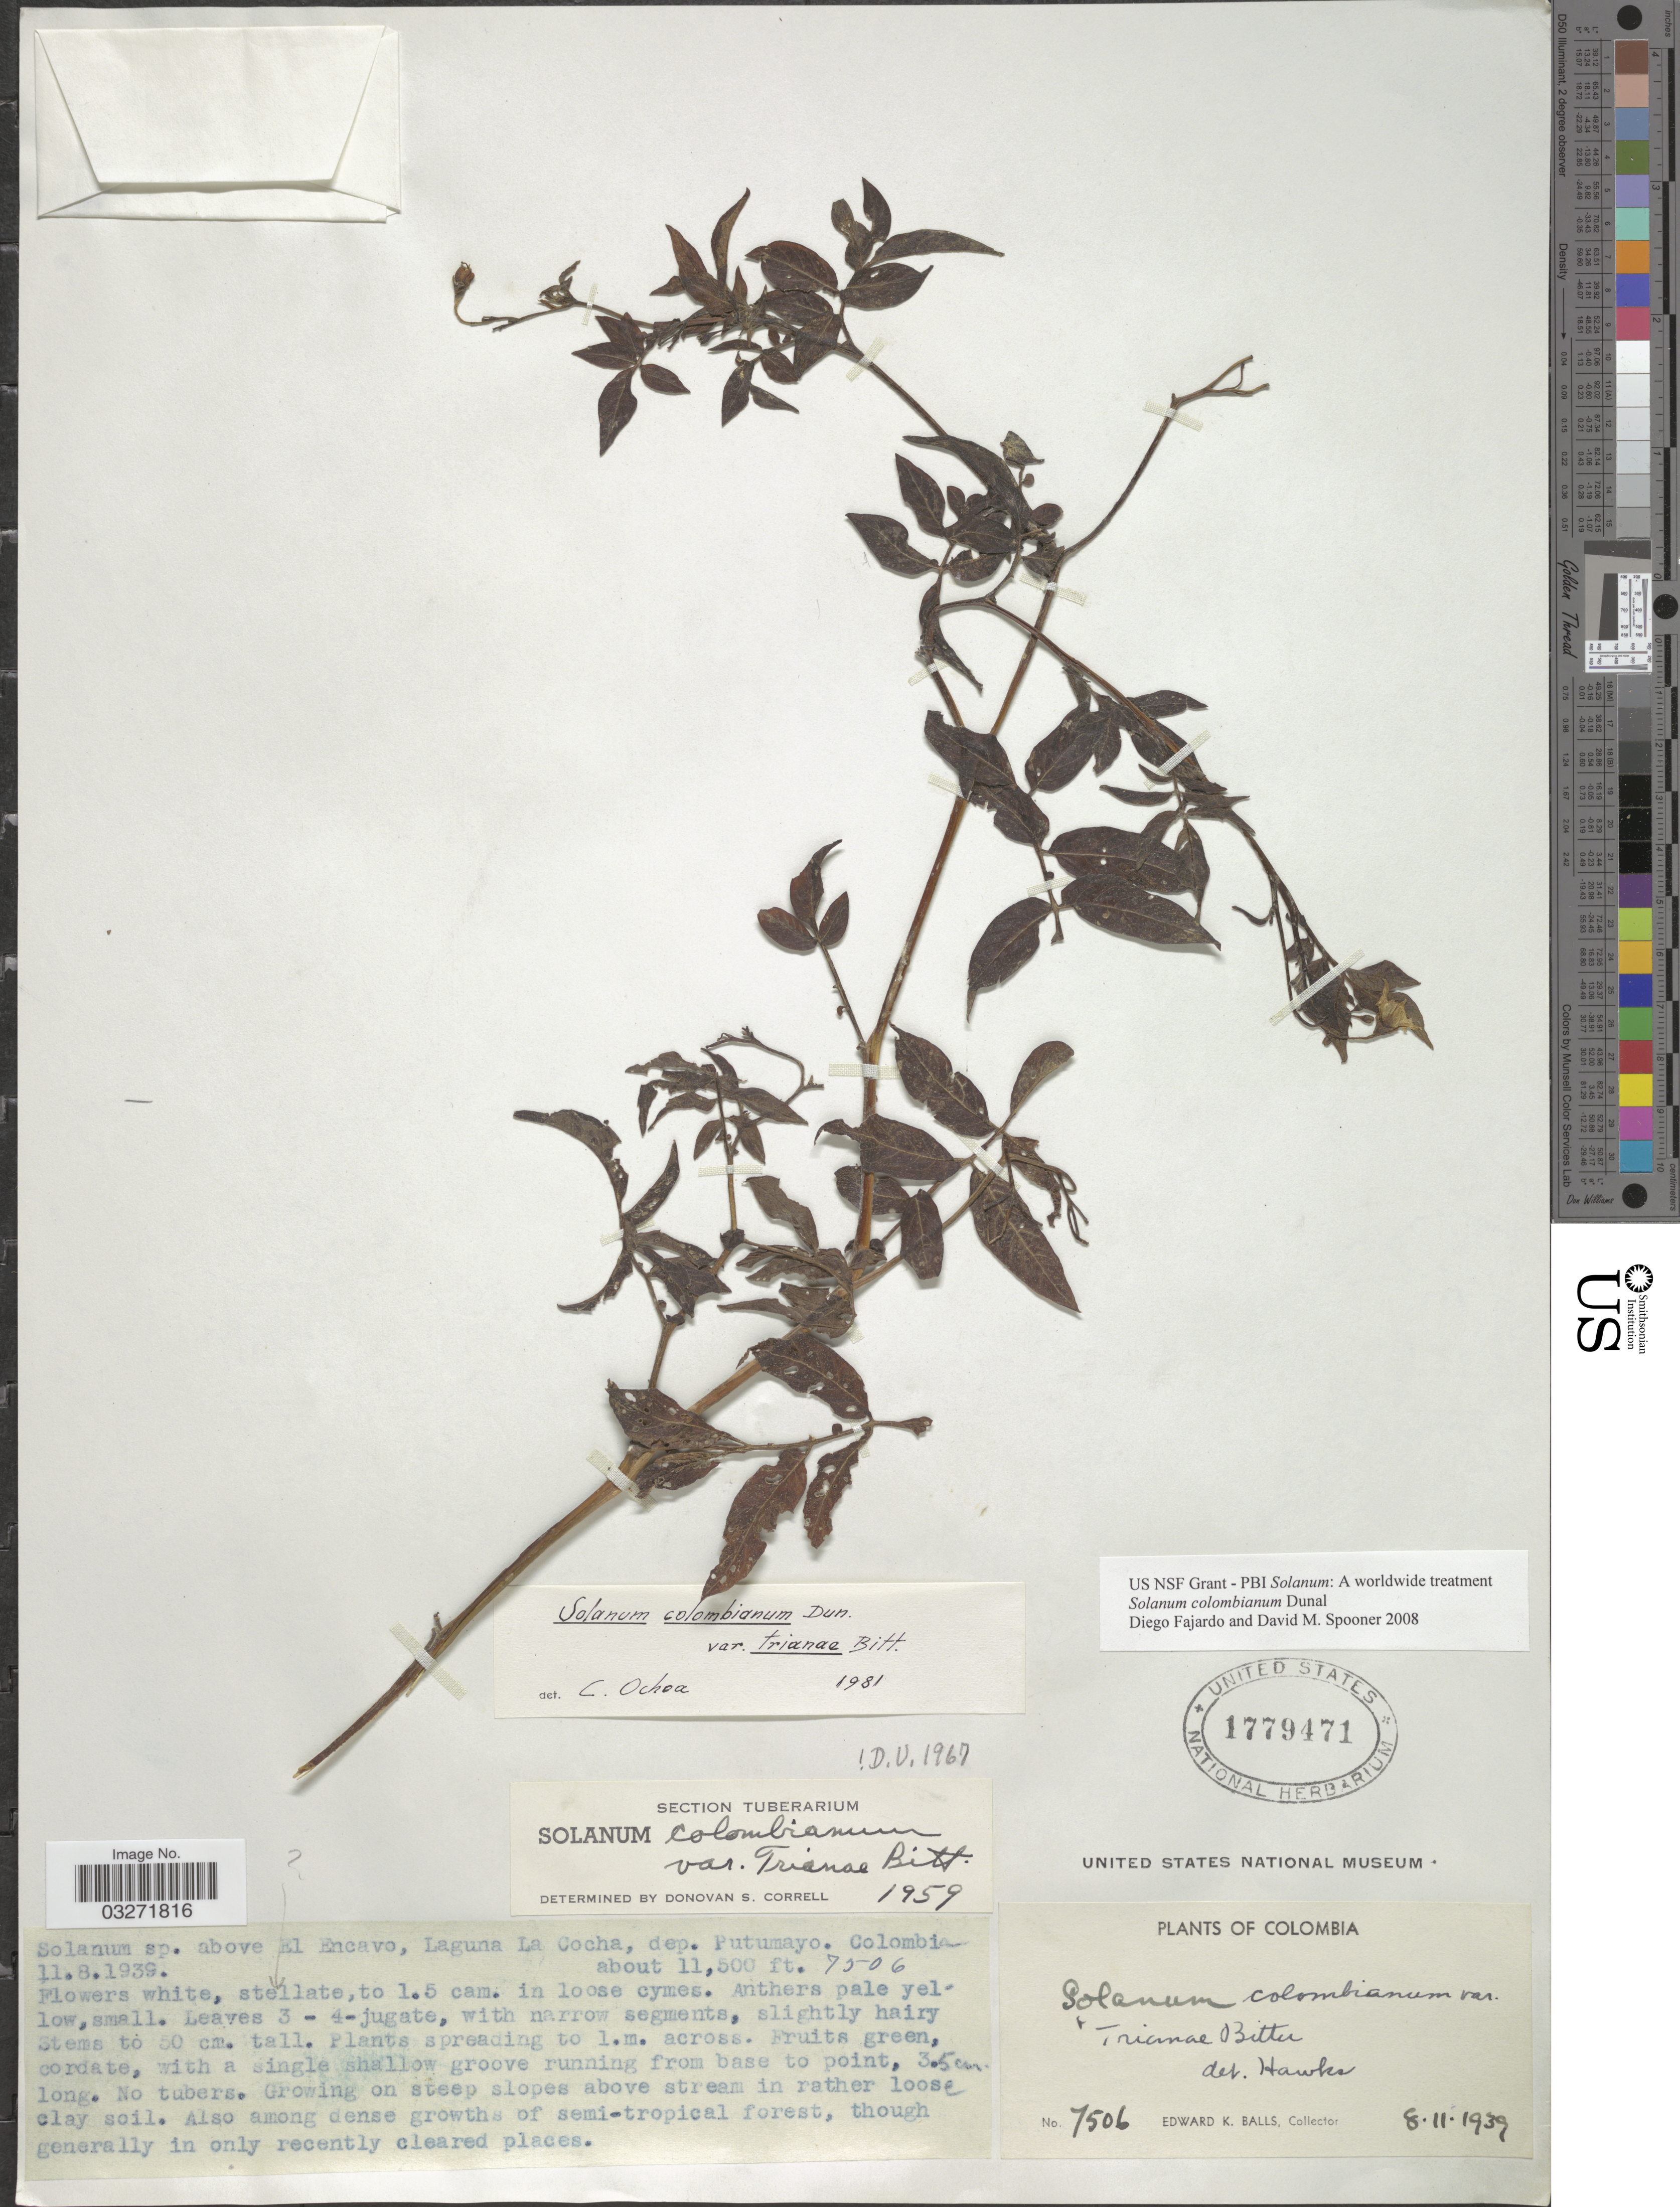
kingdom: Plantae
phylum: Tracheophyta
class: Magnoliopsida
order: Solanales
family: Solanaceae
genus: Solanum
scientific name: Solanum colombianum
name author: Dunal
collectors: E. K. Balls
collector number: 7506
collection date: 1939-11-08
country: Colombia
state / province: Putumayo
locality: Above El Encavo, Laguna La Cocha, Dep. Putumayo.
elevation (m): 3505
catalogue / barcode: US 1779471